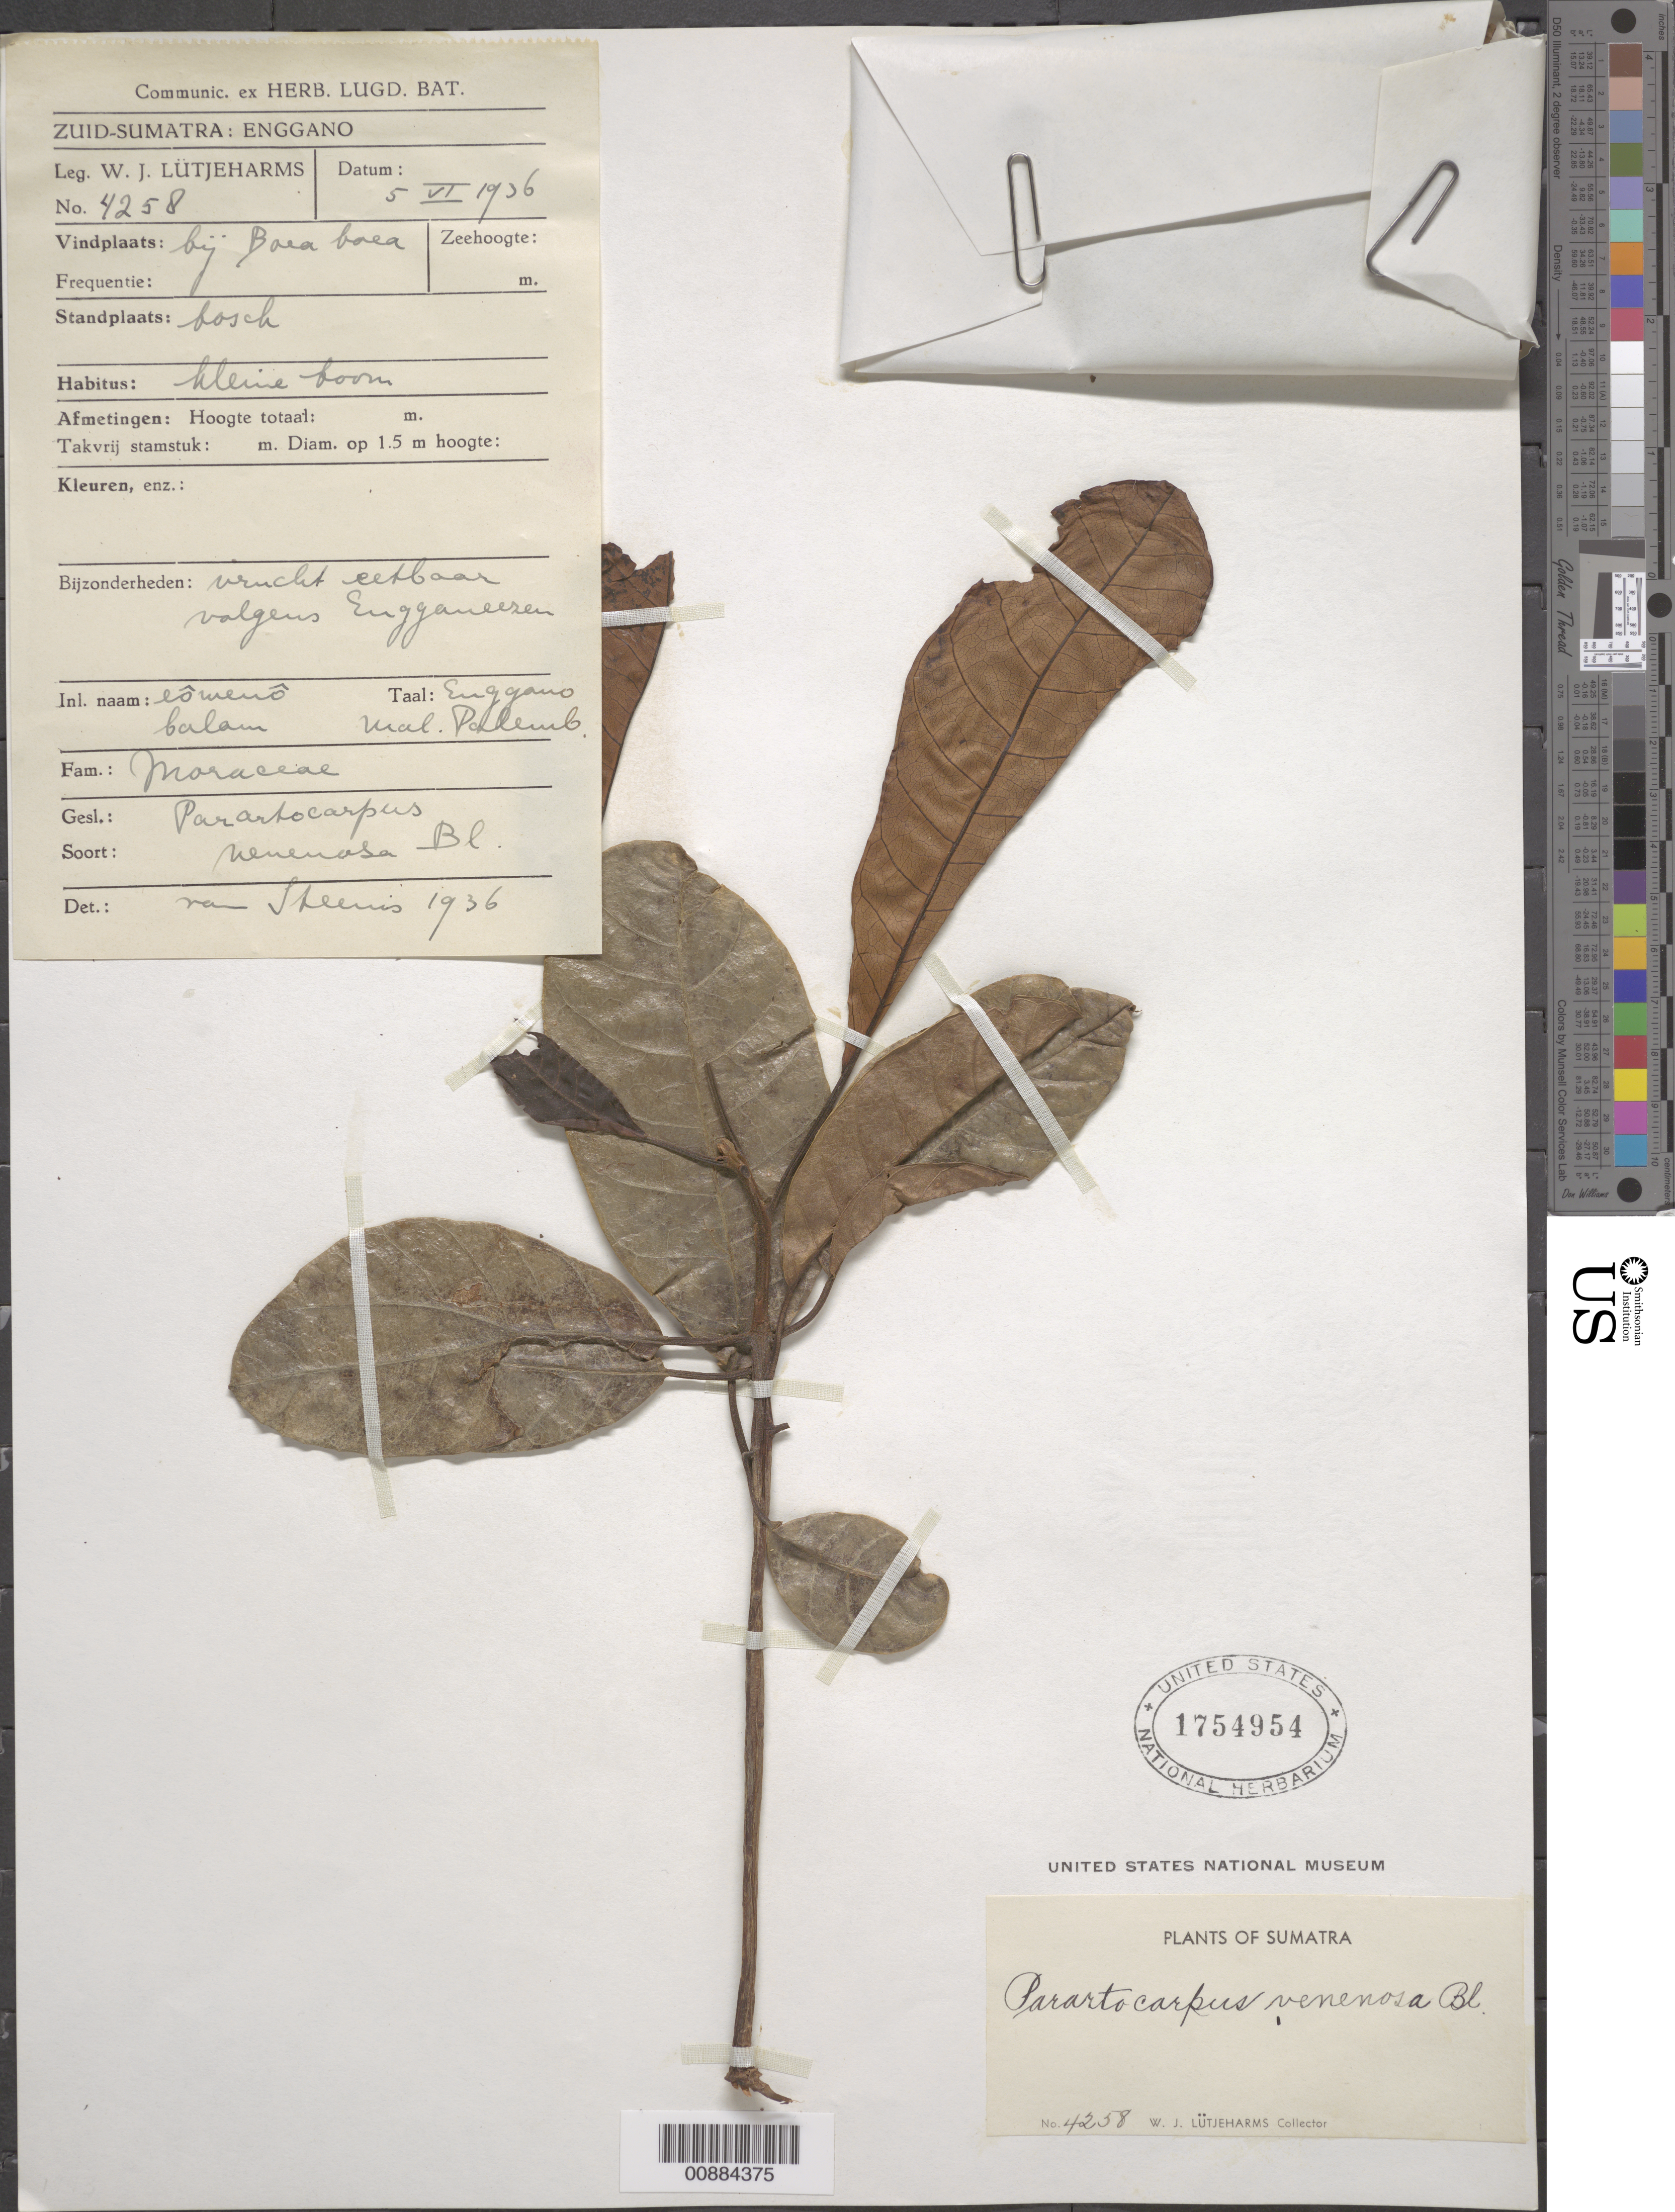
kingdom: Plantae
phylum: Tracheophyta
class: Magnoliopsida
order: Rosales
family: Moraceae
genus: Parartocarpus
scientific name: Parartocarpus venenosus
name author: (Zoll. & Moritzi) Becc.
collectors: W. Lütjeharms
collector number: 4258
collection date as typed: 05 --- 1956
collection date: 1956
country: Indonesia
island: Enggano I.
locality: Zuid-Sumatra: Enggano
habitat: hleine boom, bosch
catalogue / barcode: US 1754954